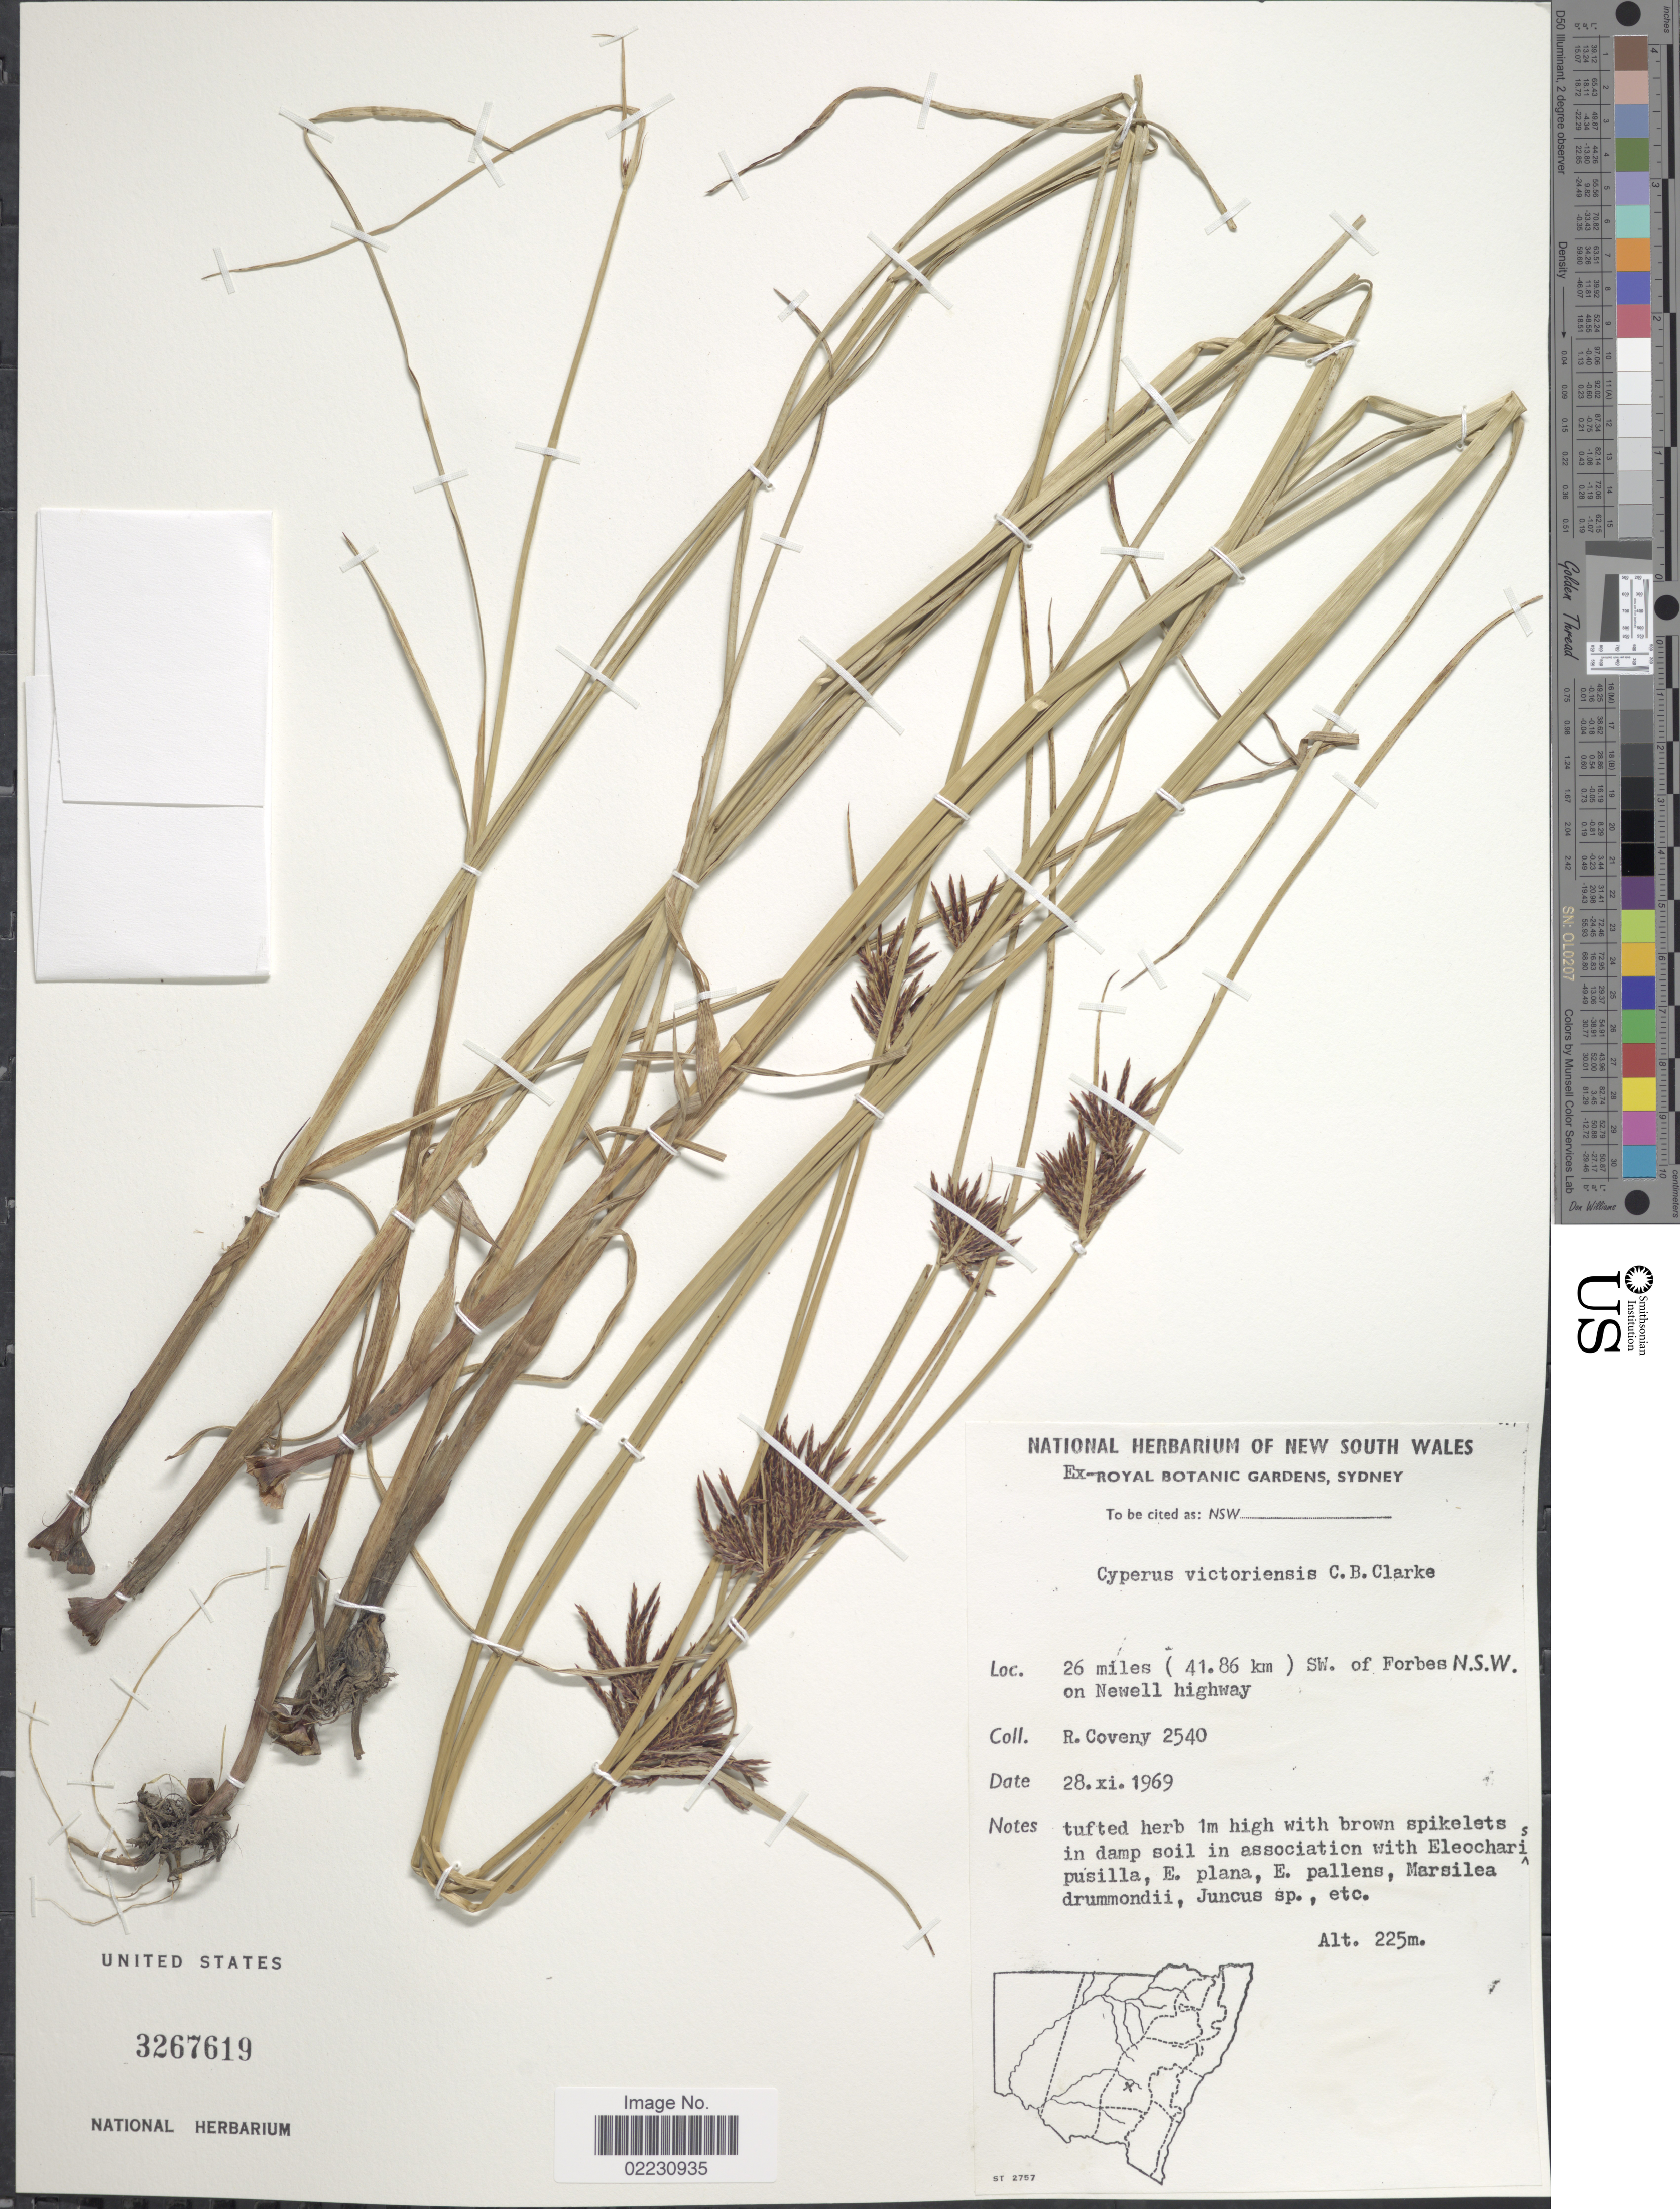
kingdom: Plantae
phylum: Tracheophyta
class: Liliopsida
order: Poales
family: Cyperaceae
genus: Cyperus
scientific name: Cyperus victoriensis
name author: C.B. Clarke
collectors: R. Coveny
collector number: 2540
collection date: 1969-11-28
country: Australia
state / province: New South Wales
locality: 26 miles (41.86 km) SW of Forbes on Newell Highway, N.S.W.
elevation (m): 225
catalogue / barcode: US 3267619